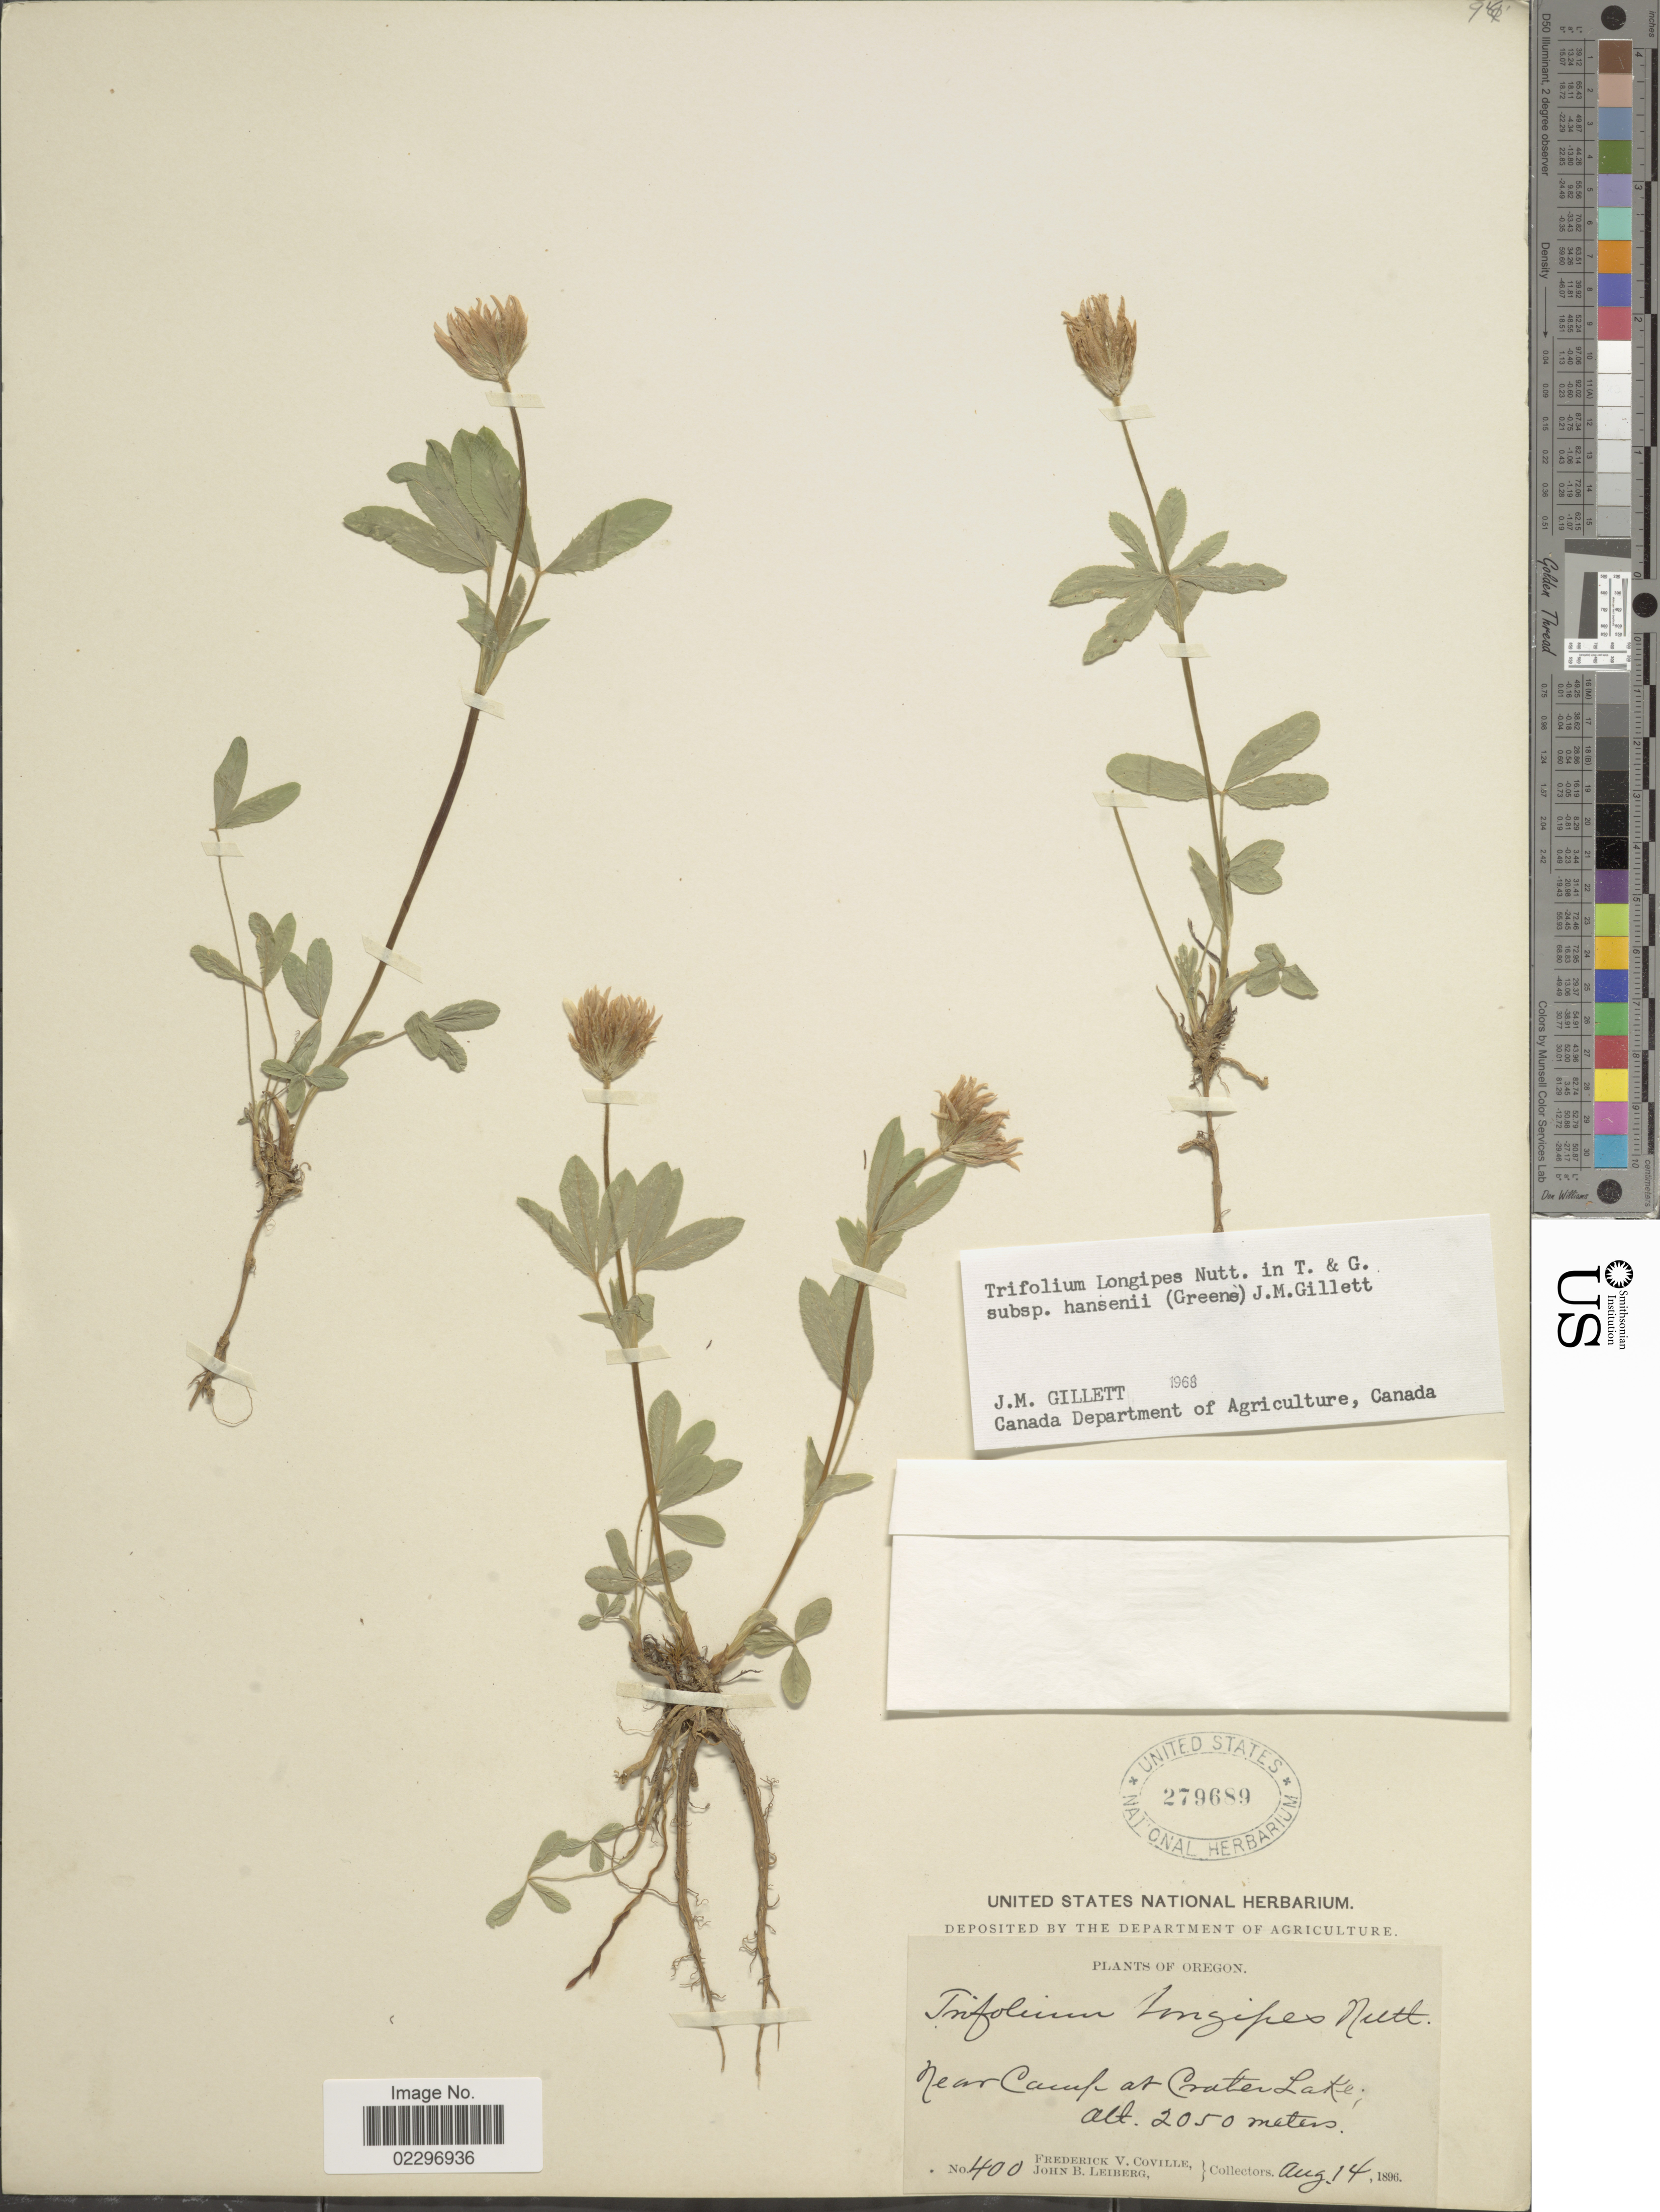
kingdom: Plantae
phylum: Tracheophyta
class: Magnoliopsida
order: Fabales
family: Fabaceae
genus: Trifolium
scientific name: Trifolium longipes subsp. hansenii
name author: (Greene) J.M. Gillett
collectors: F. V. Coville & J. B. Leiberg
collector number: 400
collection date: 1896-08-14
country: United States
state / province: Oregon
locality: Near Camp at Crater Lake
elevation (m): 2050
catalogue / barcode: US 279689